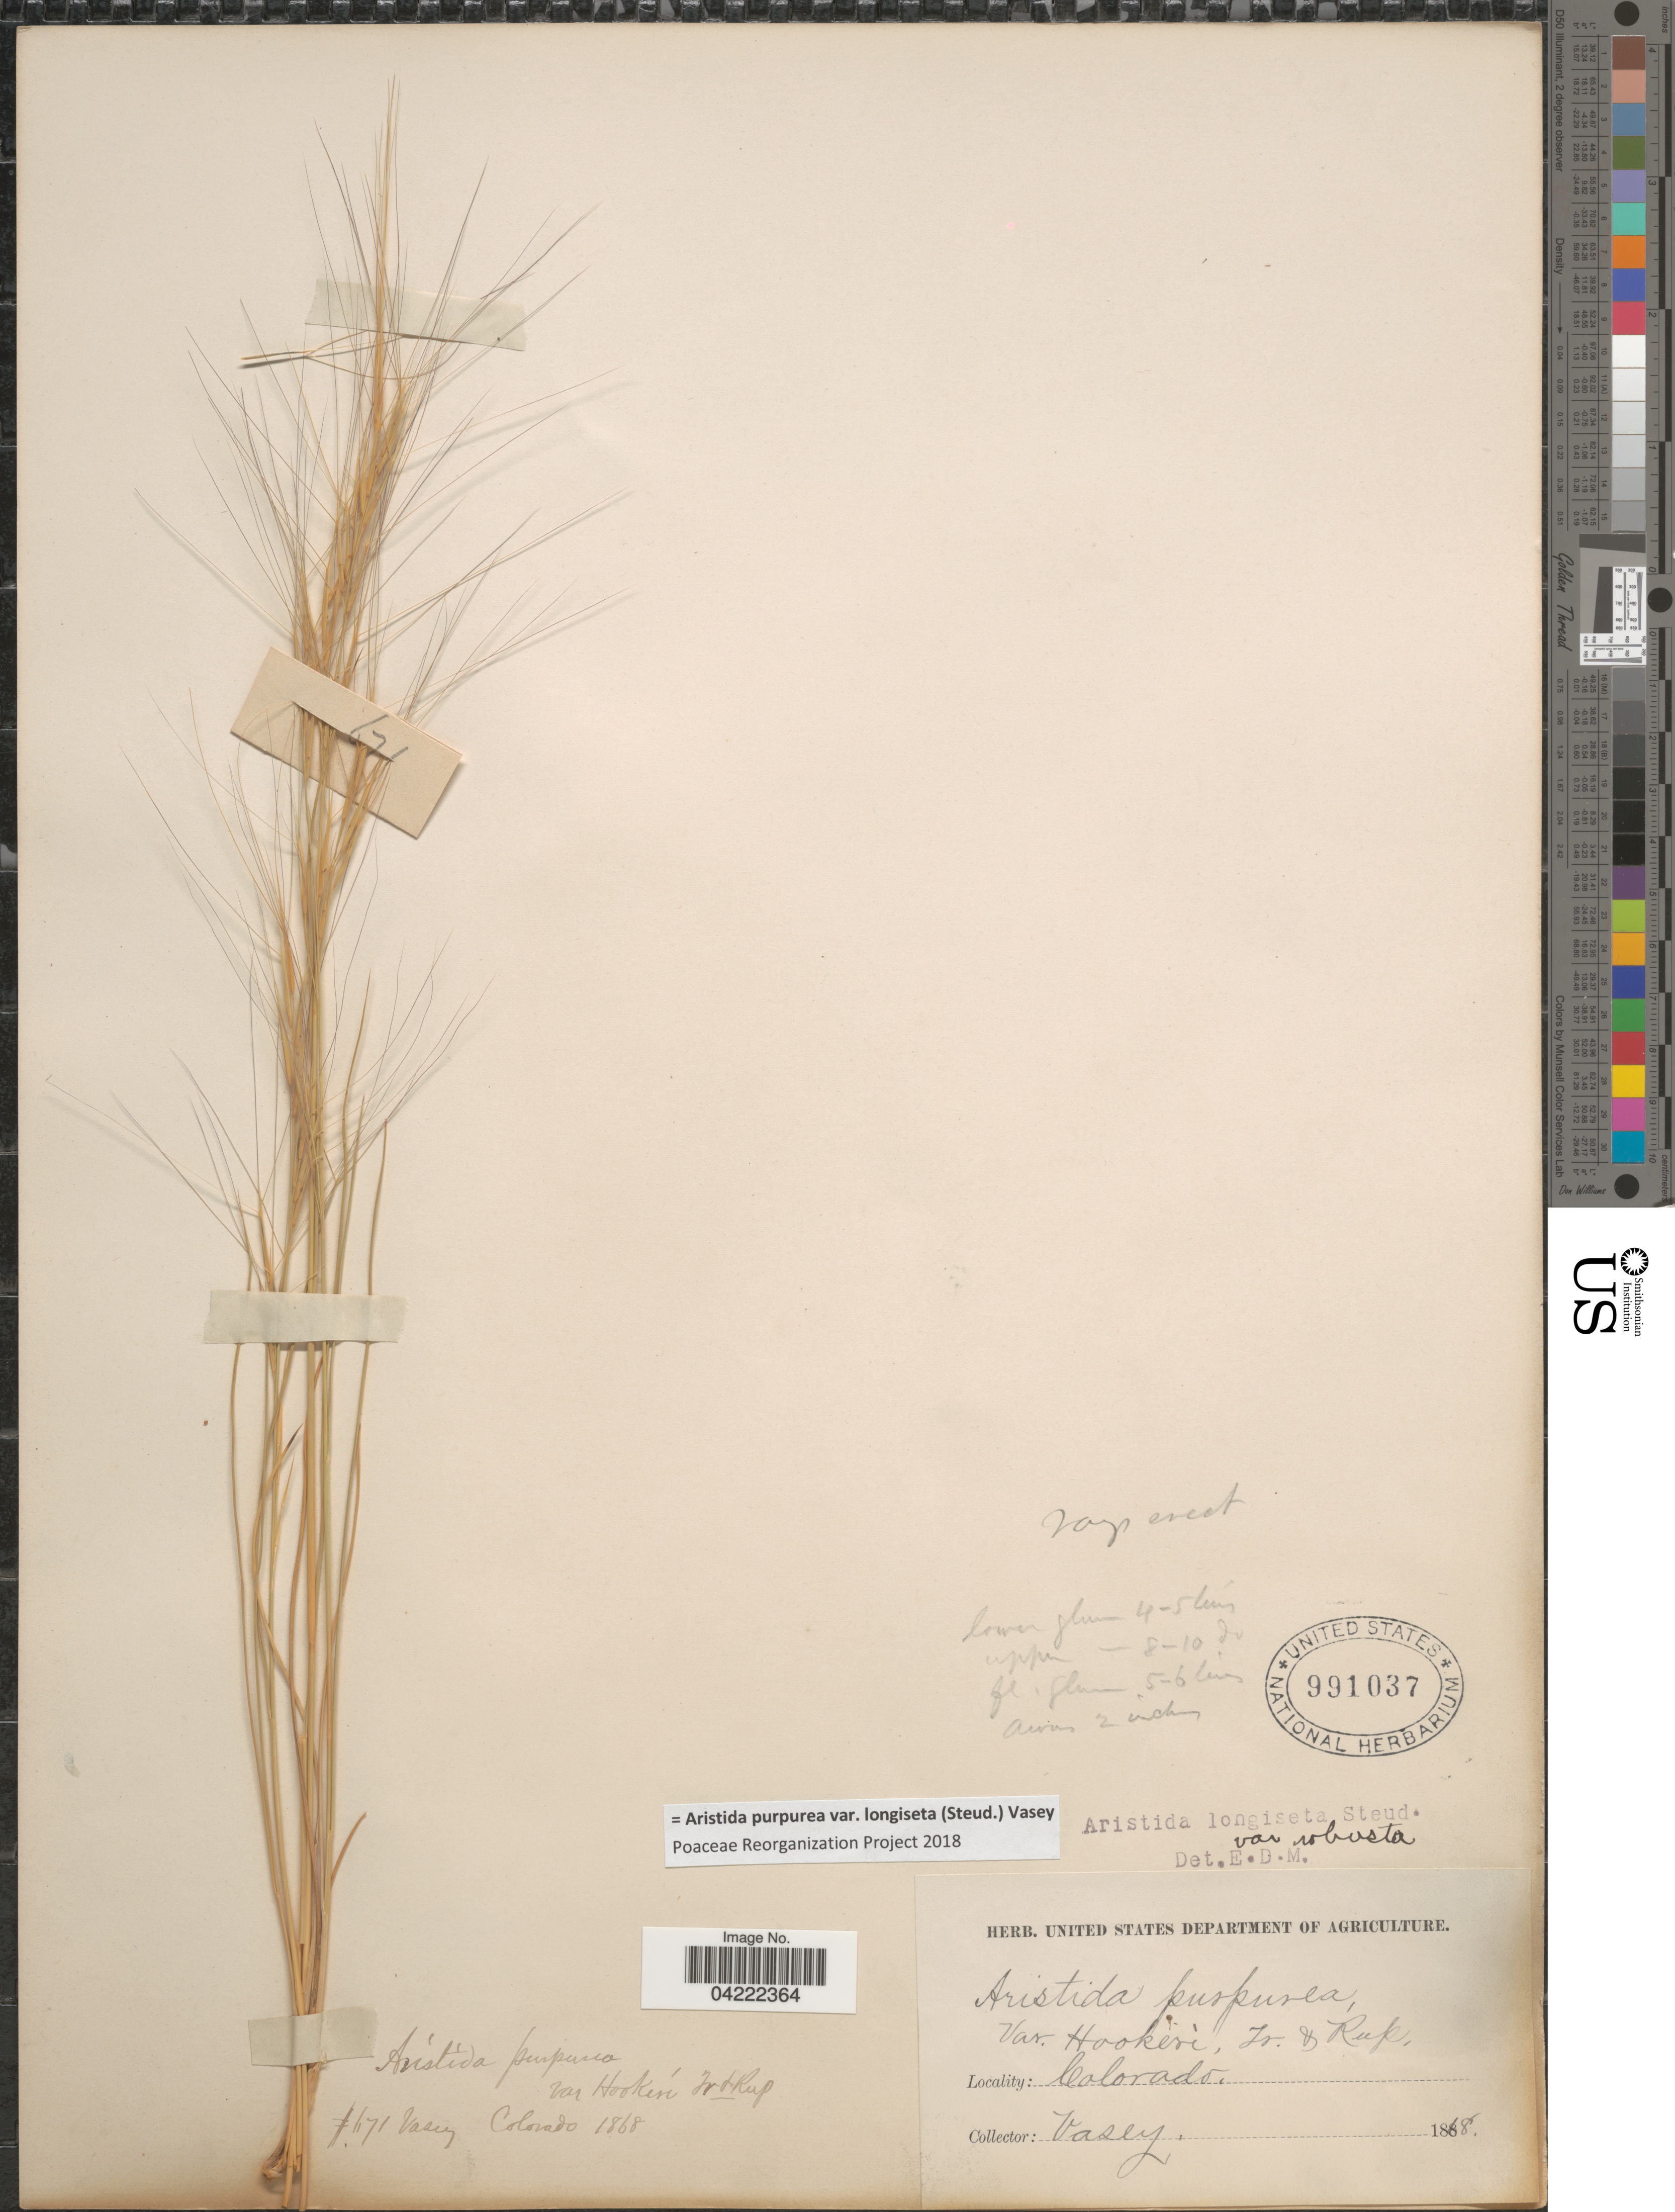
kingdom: Plantae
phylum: Tracheophyta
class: Liliopsida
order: Poales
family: Poaceae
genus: Aristida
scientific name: Aristida purpurea var. longiseta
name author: (Steud.) Vasey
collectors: Vasey, --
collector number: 671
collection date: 1868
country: United States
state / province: Colorado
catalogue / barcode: US 991037